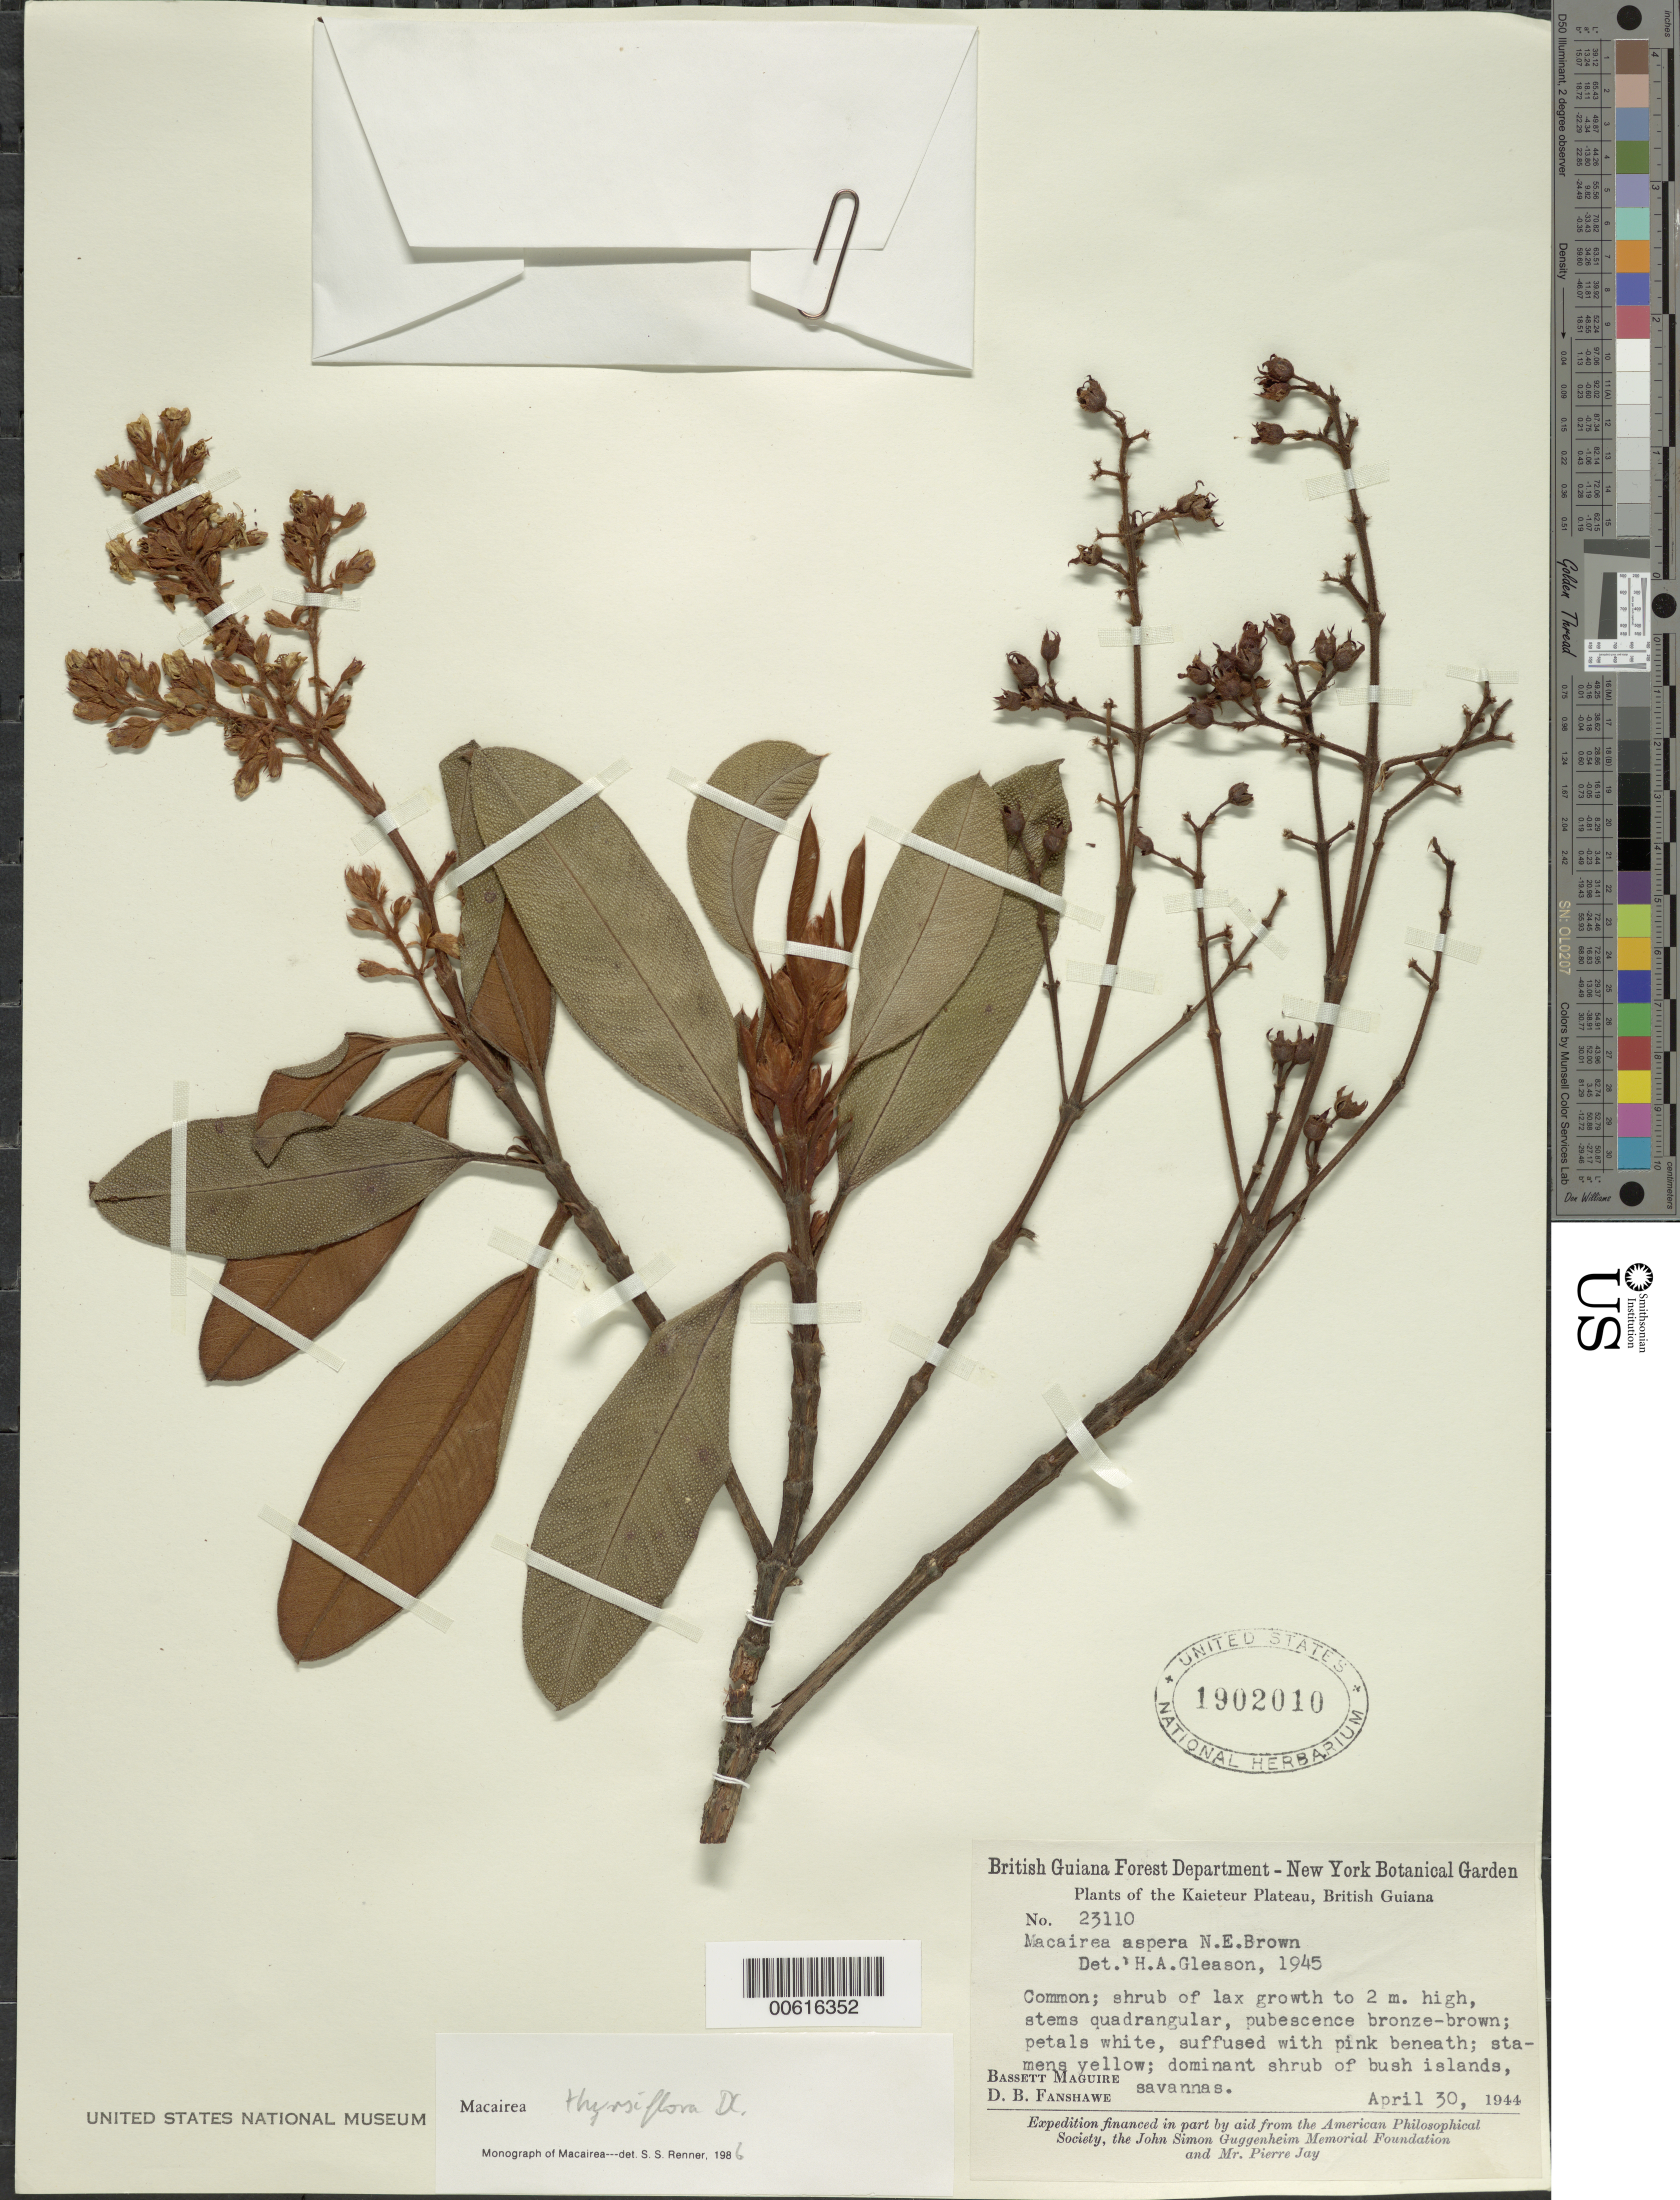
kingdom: Plantae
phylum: Tracheophyta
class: Magnoliopsida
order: Myrtales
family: Melastomataceae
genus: Macairea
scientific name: Macairea aspera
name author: N.E. Br.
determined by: Nunes da Silva, Diego, (RB), Jardim Botanico do Rio de Janeiro - Herbario (BRAZIL)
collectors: B. Maguire & D. B. Fanshawe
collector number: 23110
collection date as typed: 30-Apr-44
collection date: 1944-04-30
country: Guyana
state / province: Potaro-Siparuni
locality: Kaieteur Plateau, Potaro River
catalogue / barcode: US 1902010